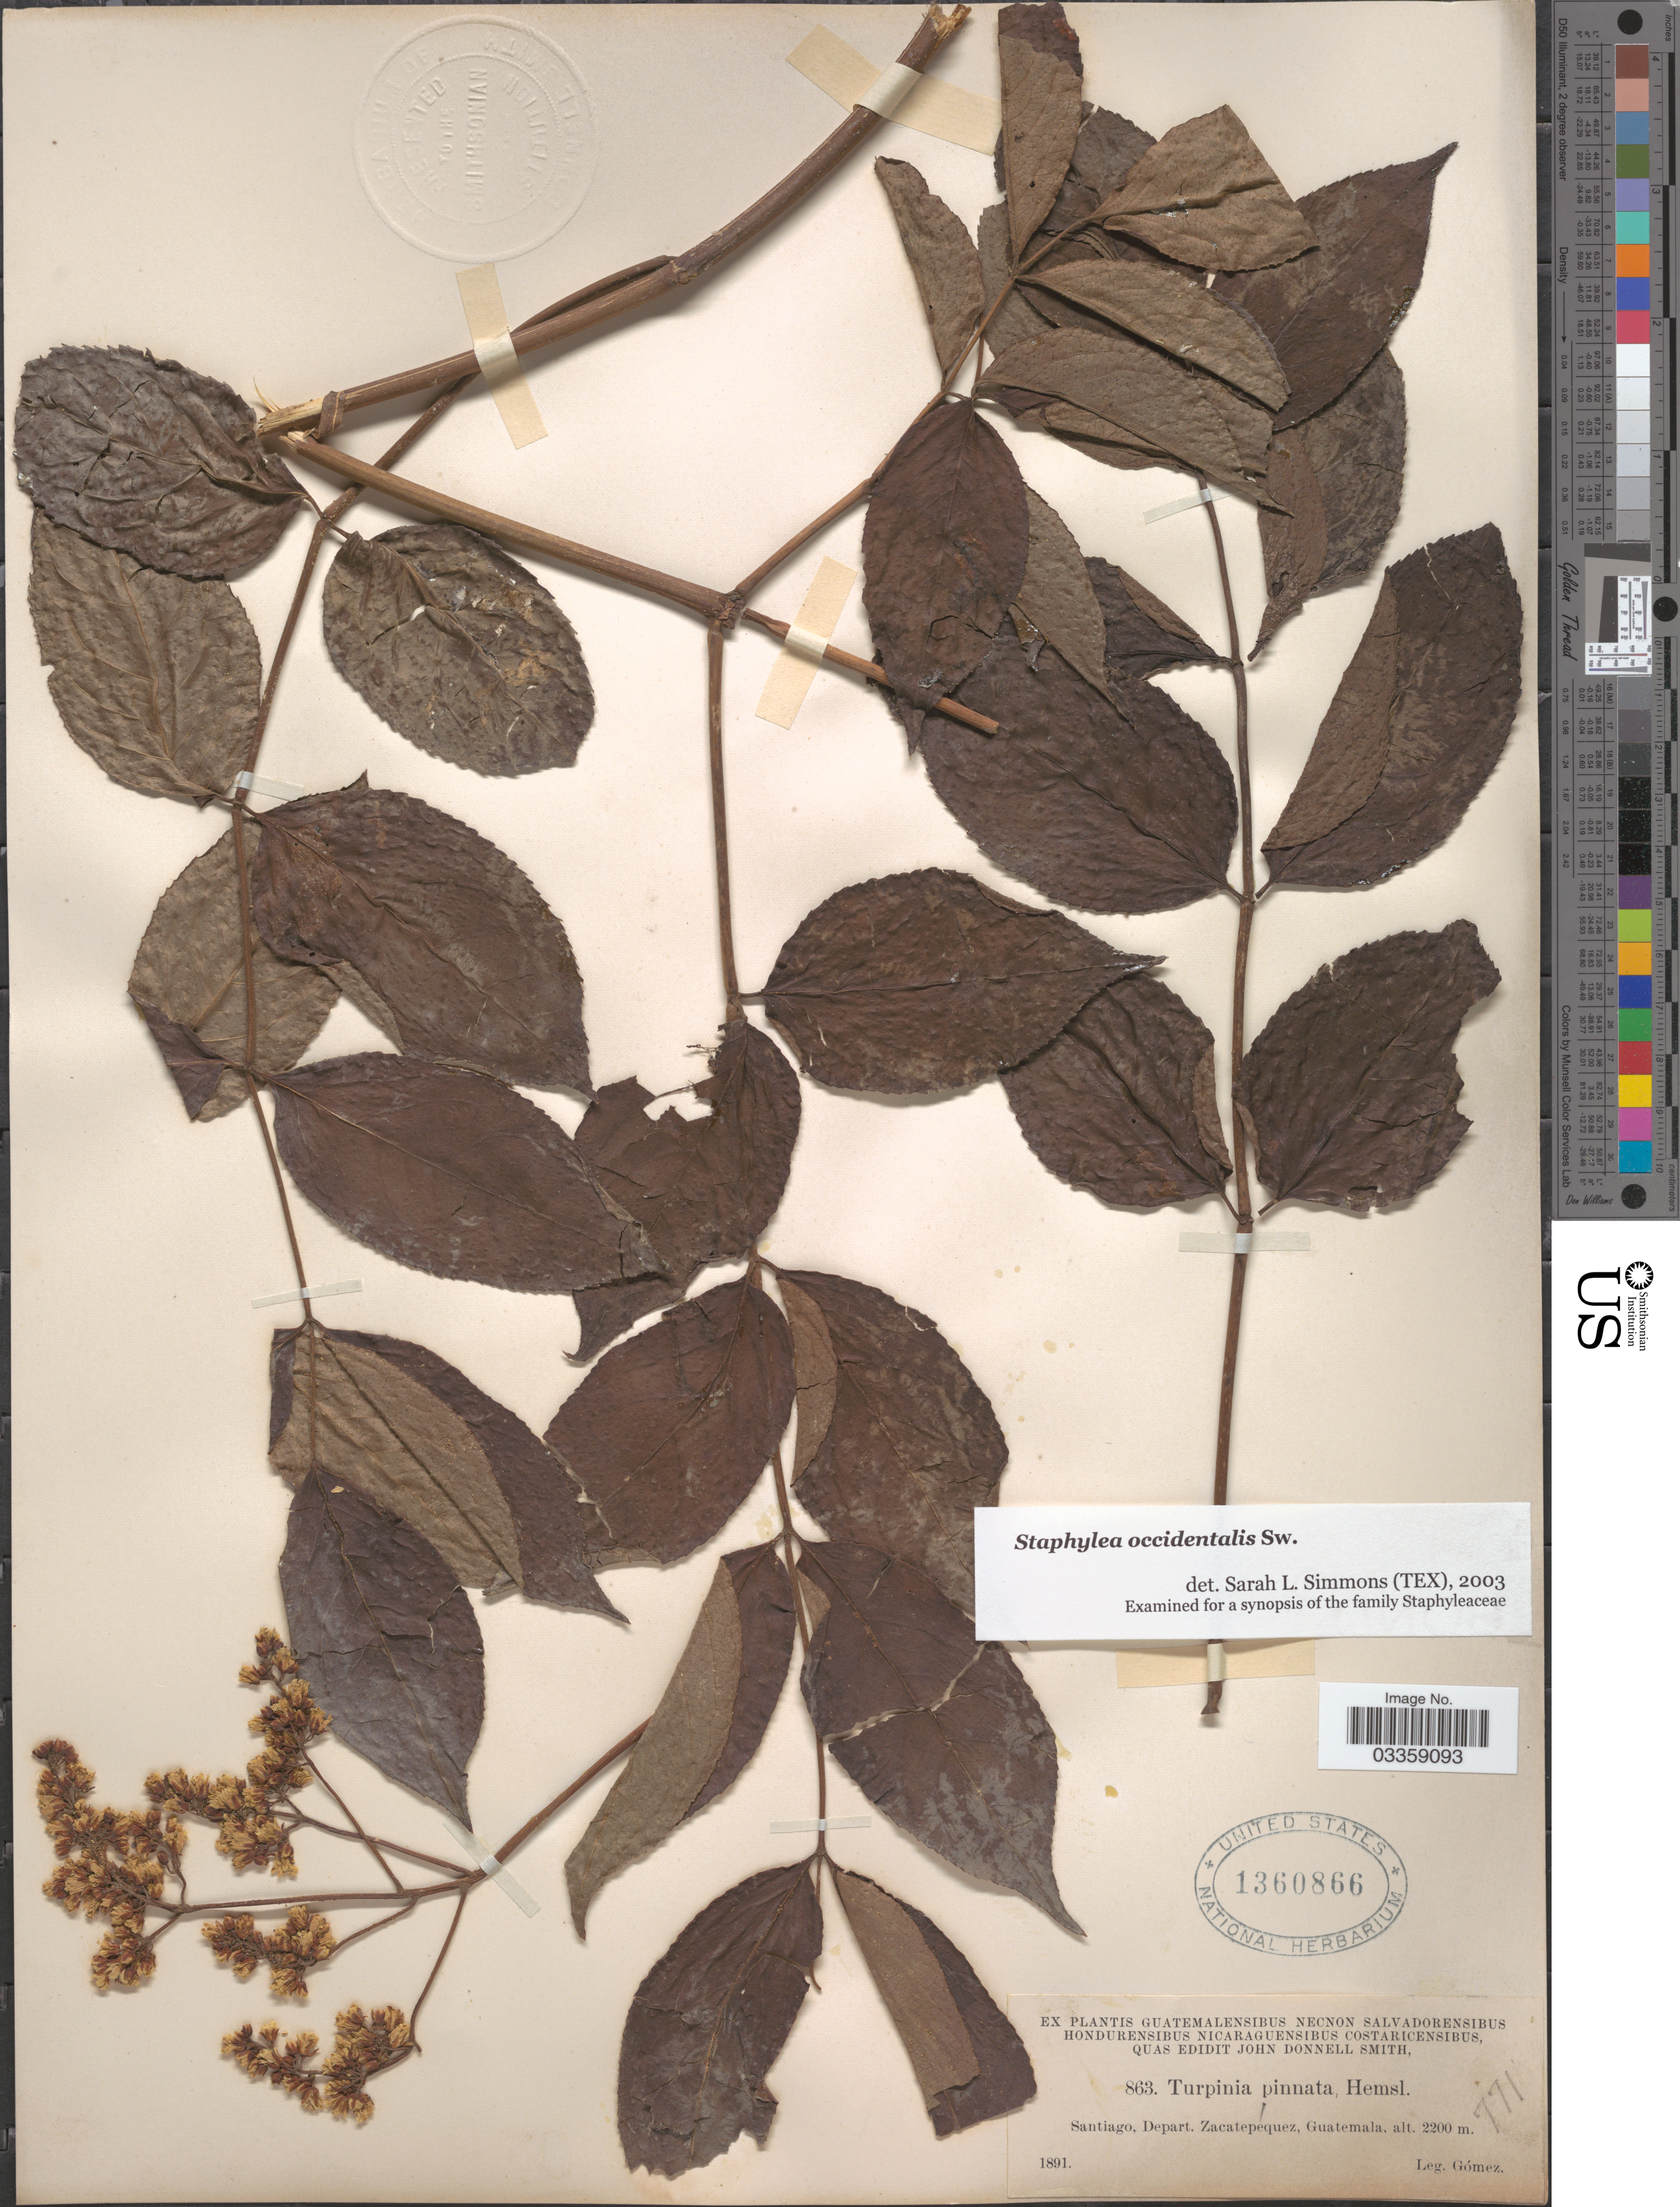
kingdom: Plantae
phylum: Tracheophyta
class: Magnoliopsida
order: Crossosomatales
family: Staphyleaceae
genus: Turpinia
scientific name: Turpinia occidentalis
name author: (Sw.) G. Don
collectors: Gomez, --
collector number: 863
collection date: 1891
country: Guatemala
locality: Santiago, Depart. Zacatepequez.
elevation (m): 2200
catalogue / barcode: US 1360866